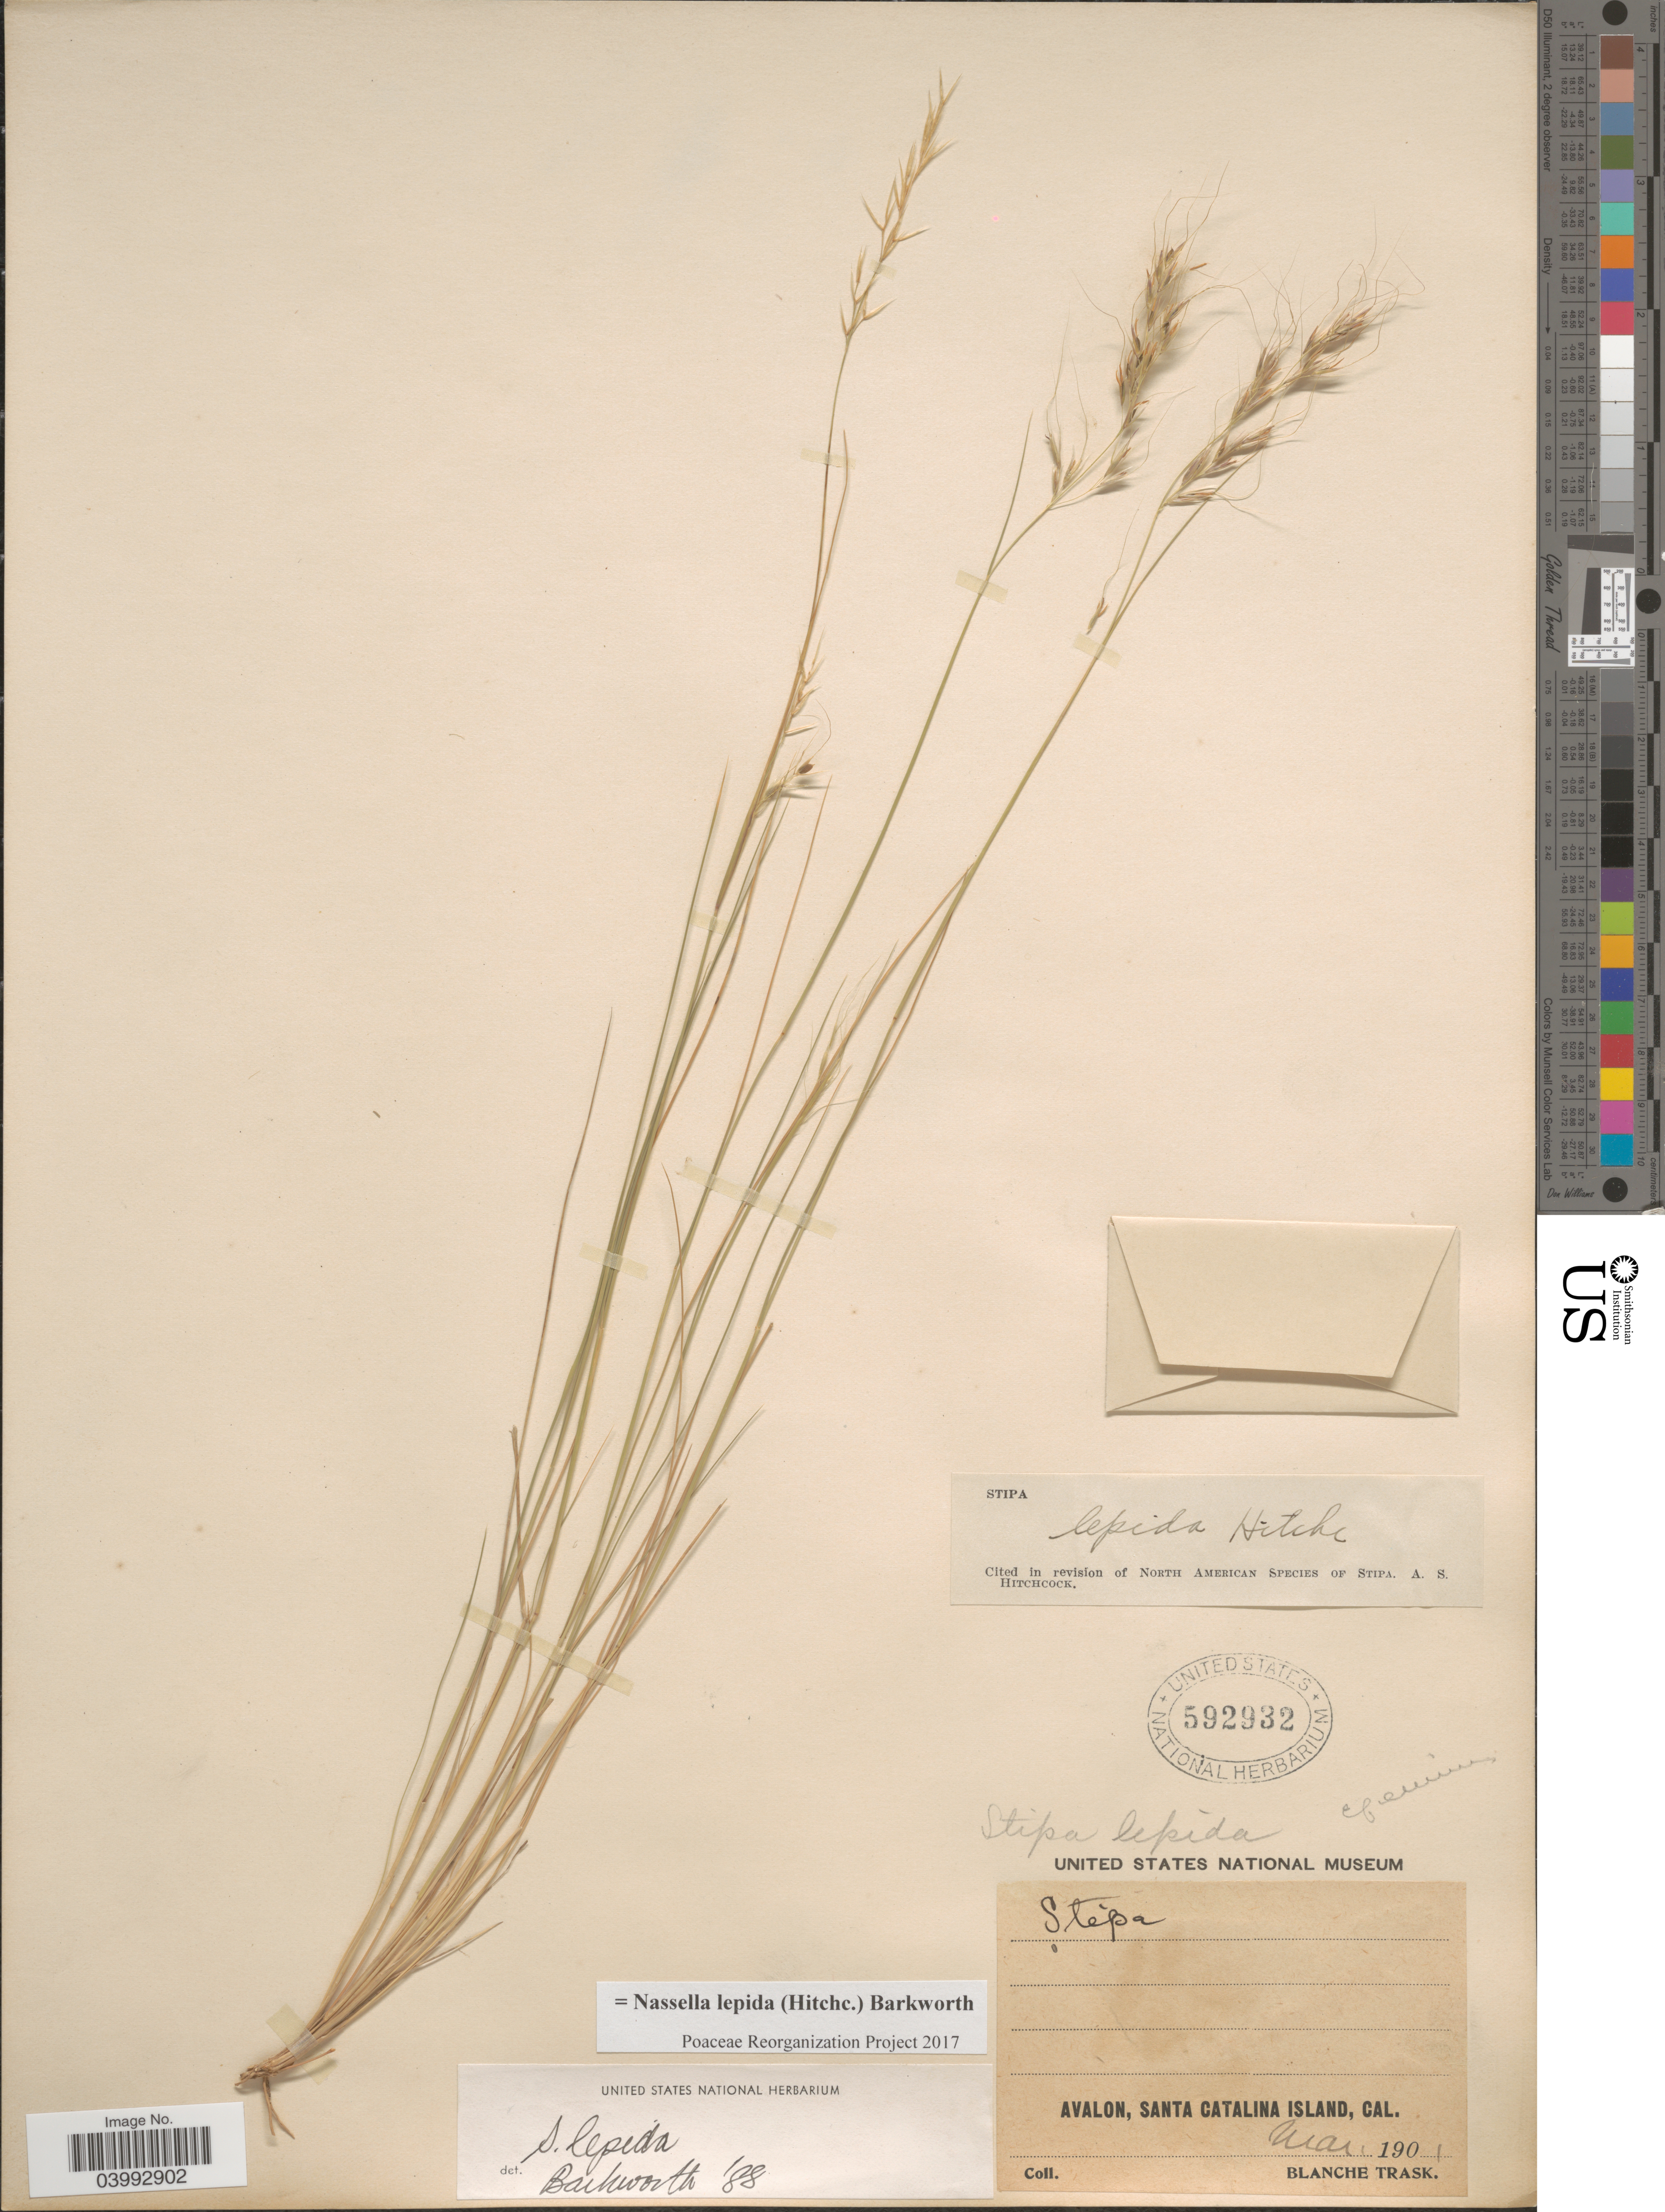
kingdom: Plantae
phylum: Tracheophyta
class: Liliopsida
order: Poales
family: Poaceae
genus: Nassella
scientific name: Nassella lepida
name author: (Hitchc.) Barkworth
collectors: B. Trask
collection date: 1901-03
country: United States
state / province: California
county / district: Los Angeles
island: Santa Catalina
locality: Avalon, Santa Catalina Island.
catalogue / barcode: US 592932